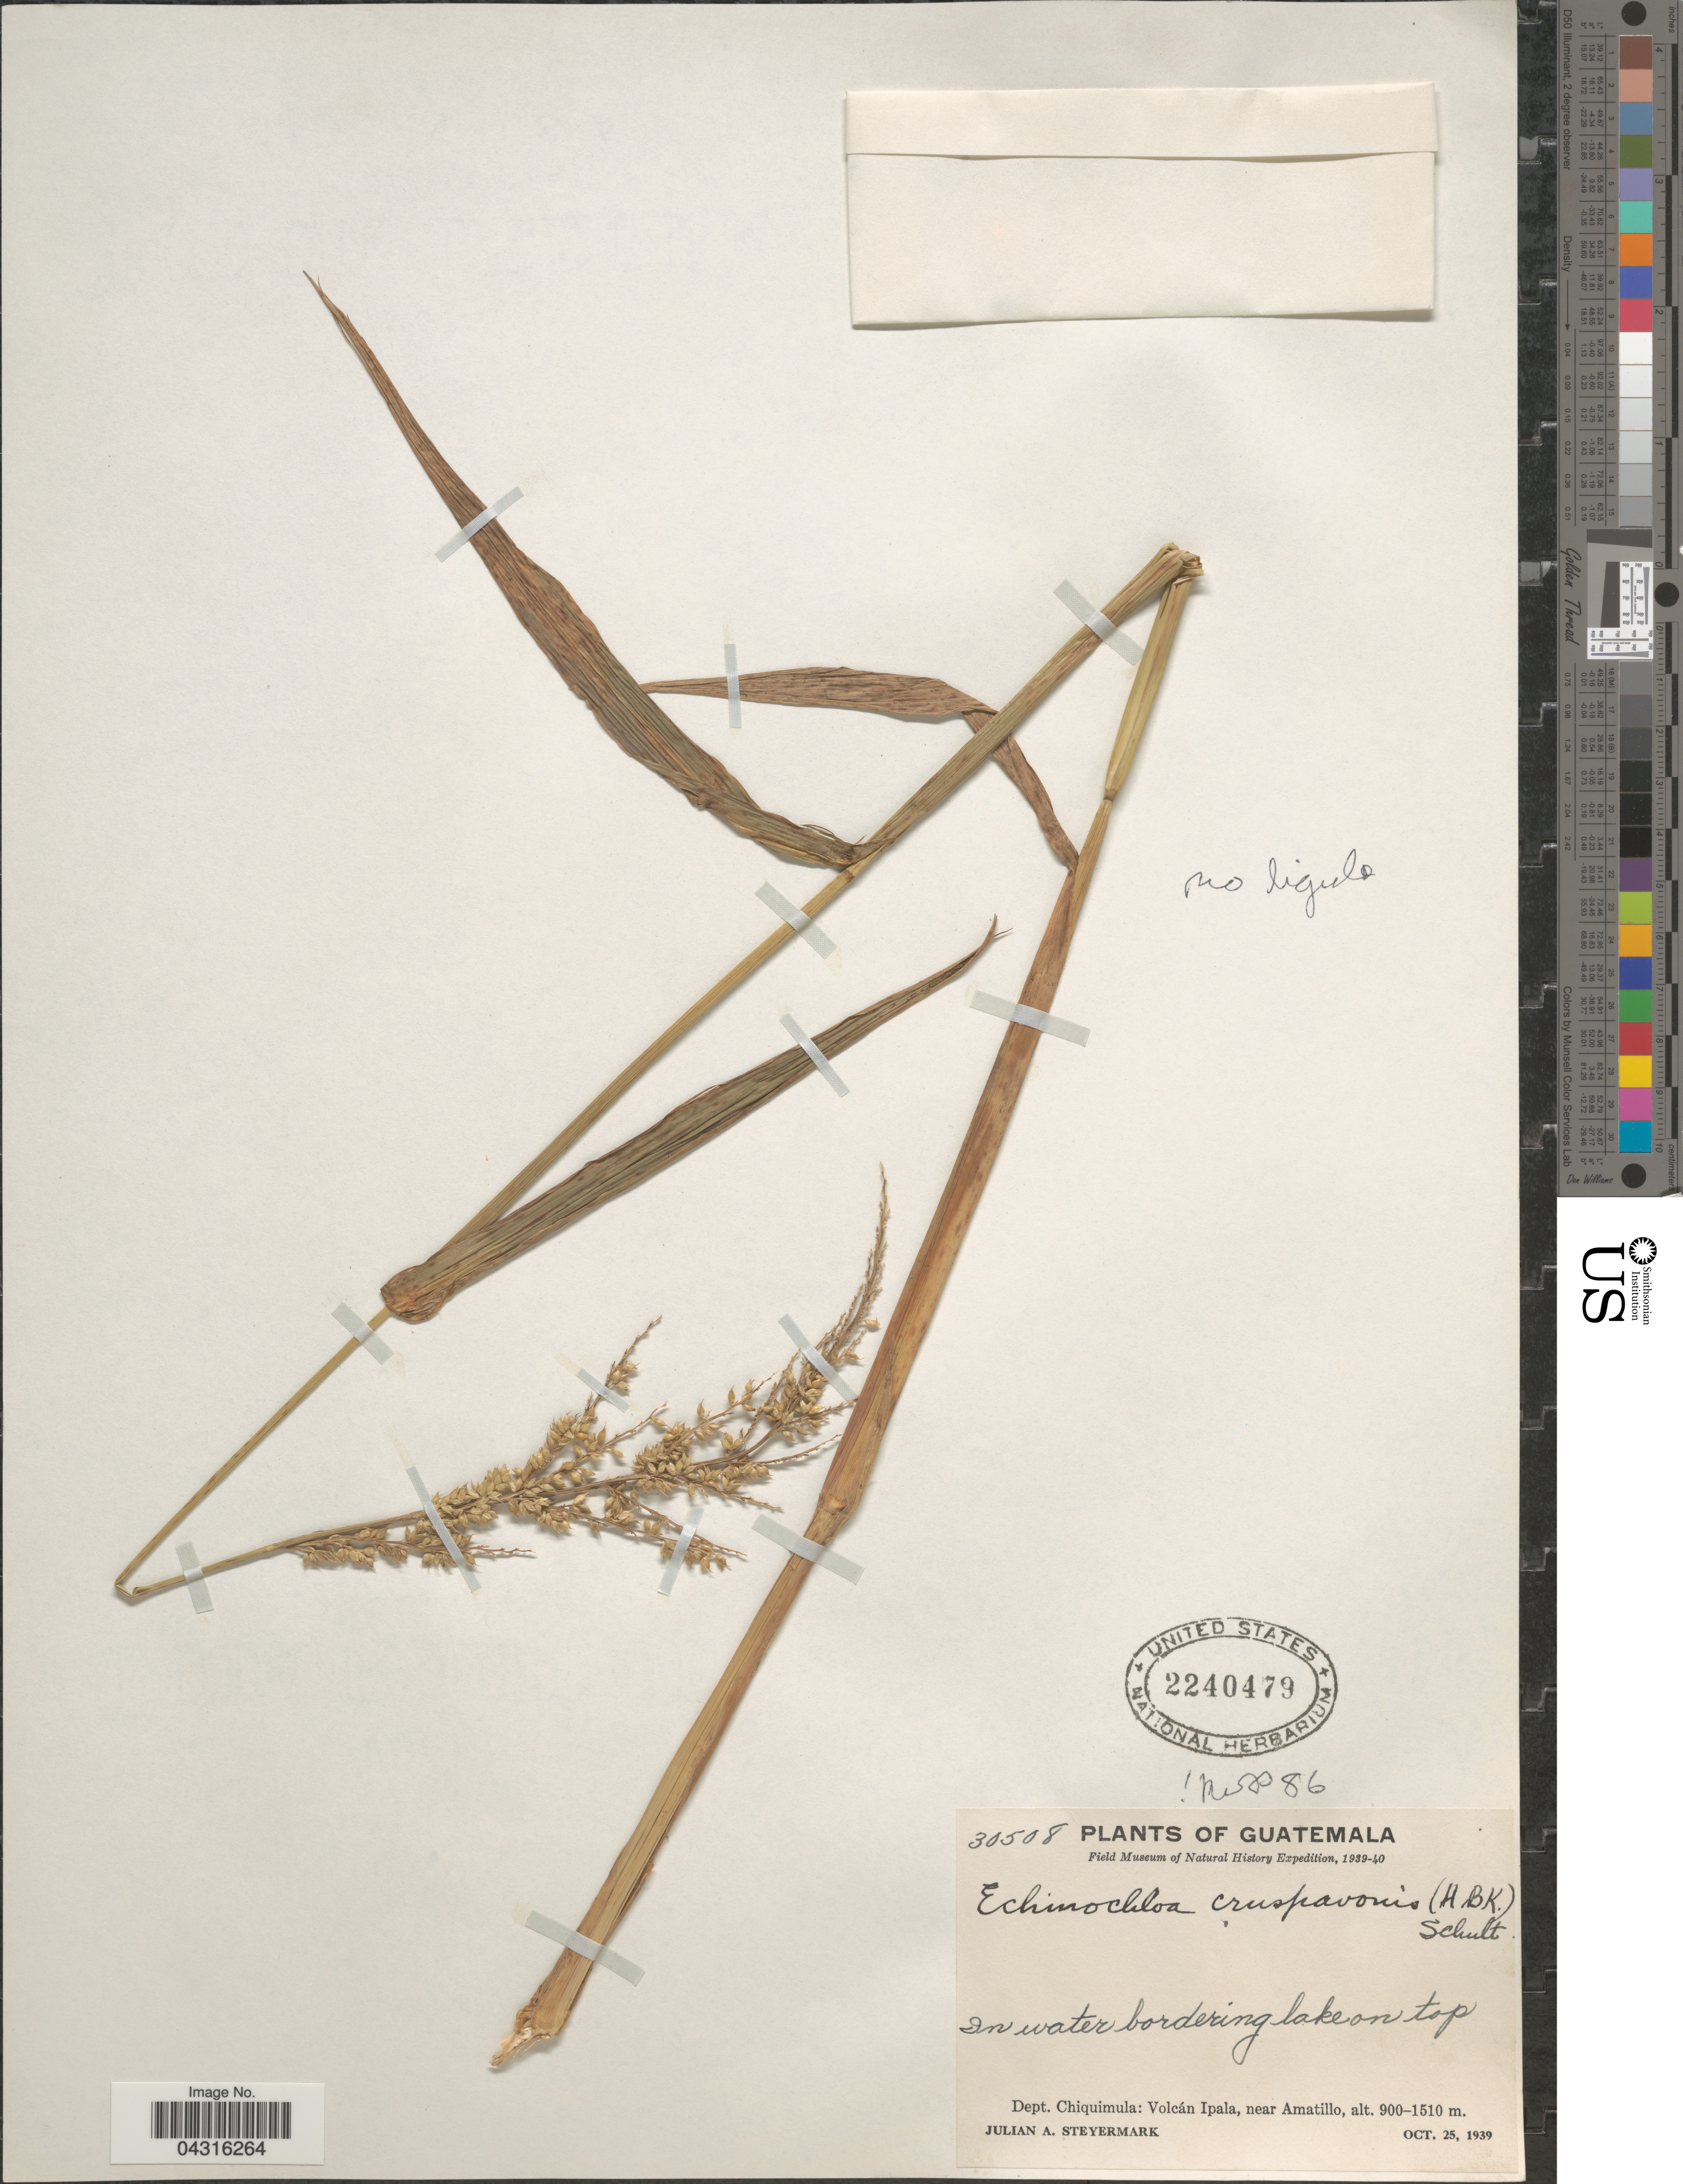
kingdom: Plantae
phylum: Tracheophyta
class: Liliopsida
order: Poales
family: Poaceae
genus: Echinochloa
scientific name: Echinochloa crus-pavonis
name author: (Kunth) Schult.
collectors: J. Steyermark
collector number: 30508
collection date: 1939-10-25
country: Guatemala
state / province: Chiquimula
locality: Field Museum of Natural History Expedition, 1939-40. In water bordering lake on top. Dept. Chiquimula: Volcán Ipala, near Amatillo.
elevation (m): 900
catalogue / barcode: US 2240479